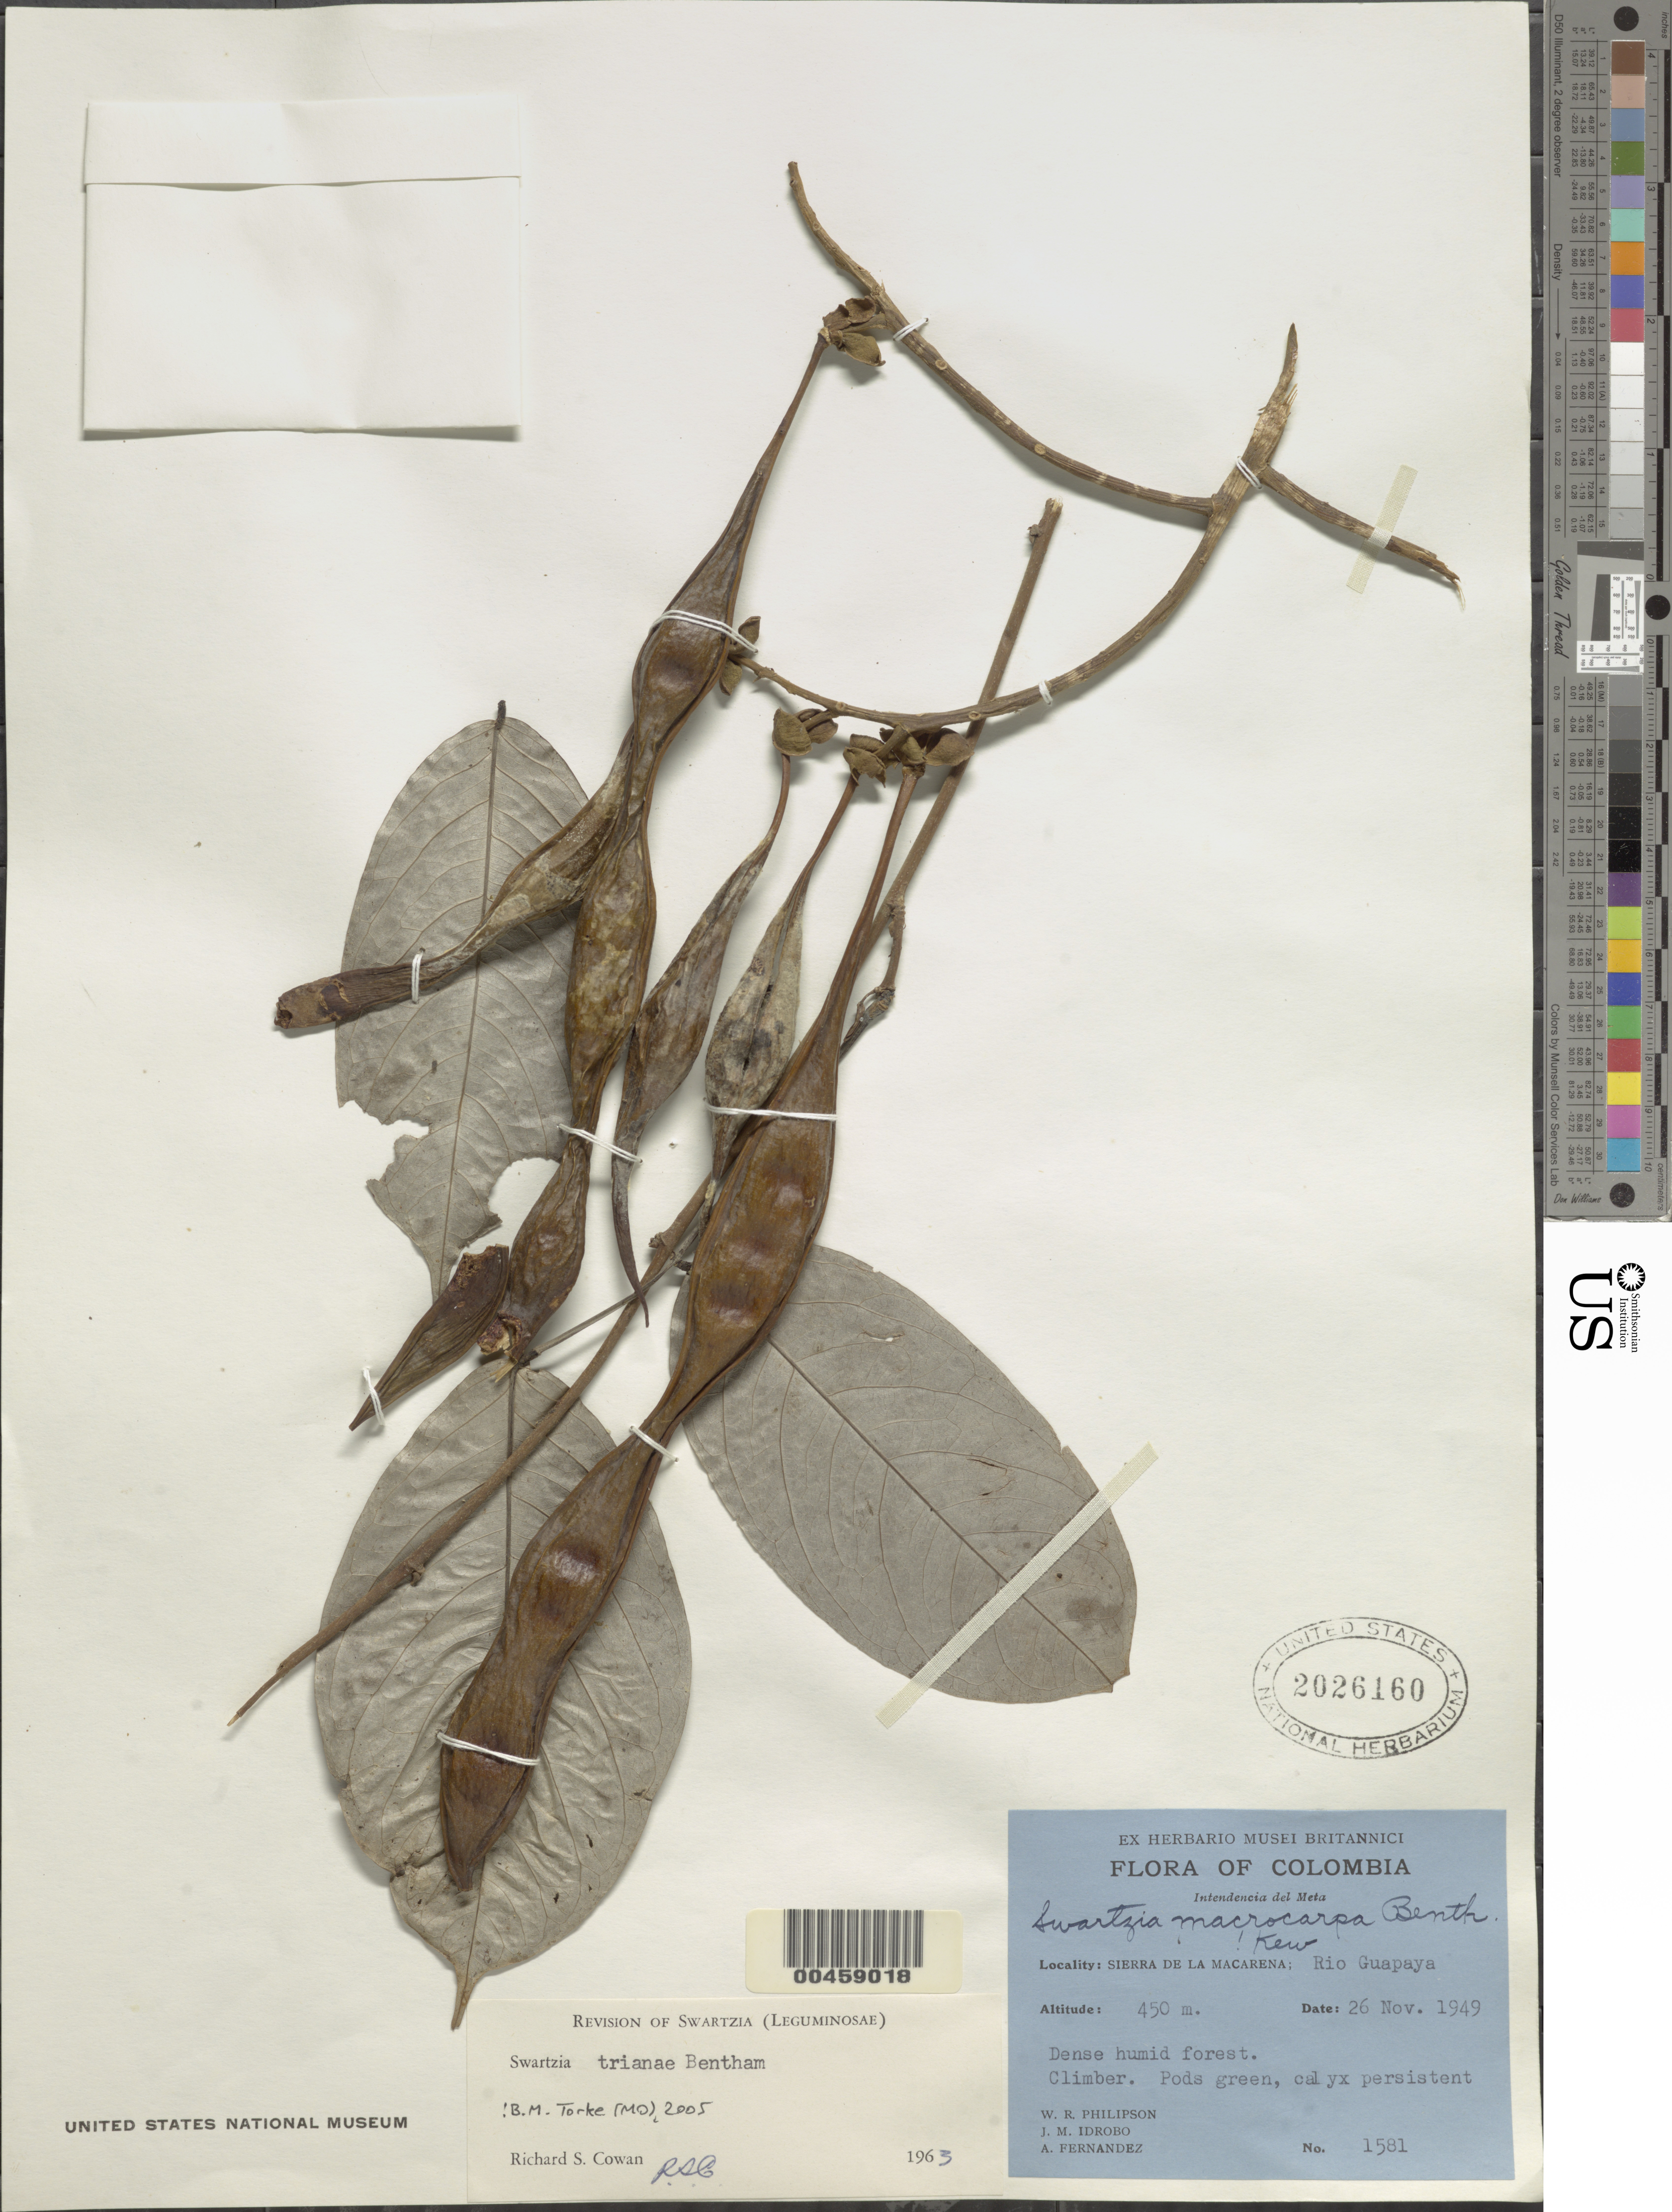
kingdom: Plantae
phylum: Tracheophyta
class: Magnoliopsida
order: Fabales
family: Fabaceae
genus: Swartzia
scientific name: Swartzia trianae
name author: Benth. in Mart.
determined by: Cowan, R. S.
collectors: W. R. Philipson, J. M. Idrobo & Á. Fernández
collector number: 1581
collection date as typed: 26 Nov 1949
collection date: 1949-11-26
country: Colombia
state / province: Meta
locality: Rio Guapaya; Sierra de la Macarena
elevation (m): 450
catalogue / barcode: US 2026160